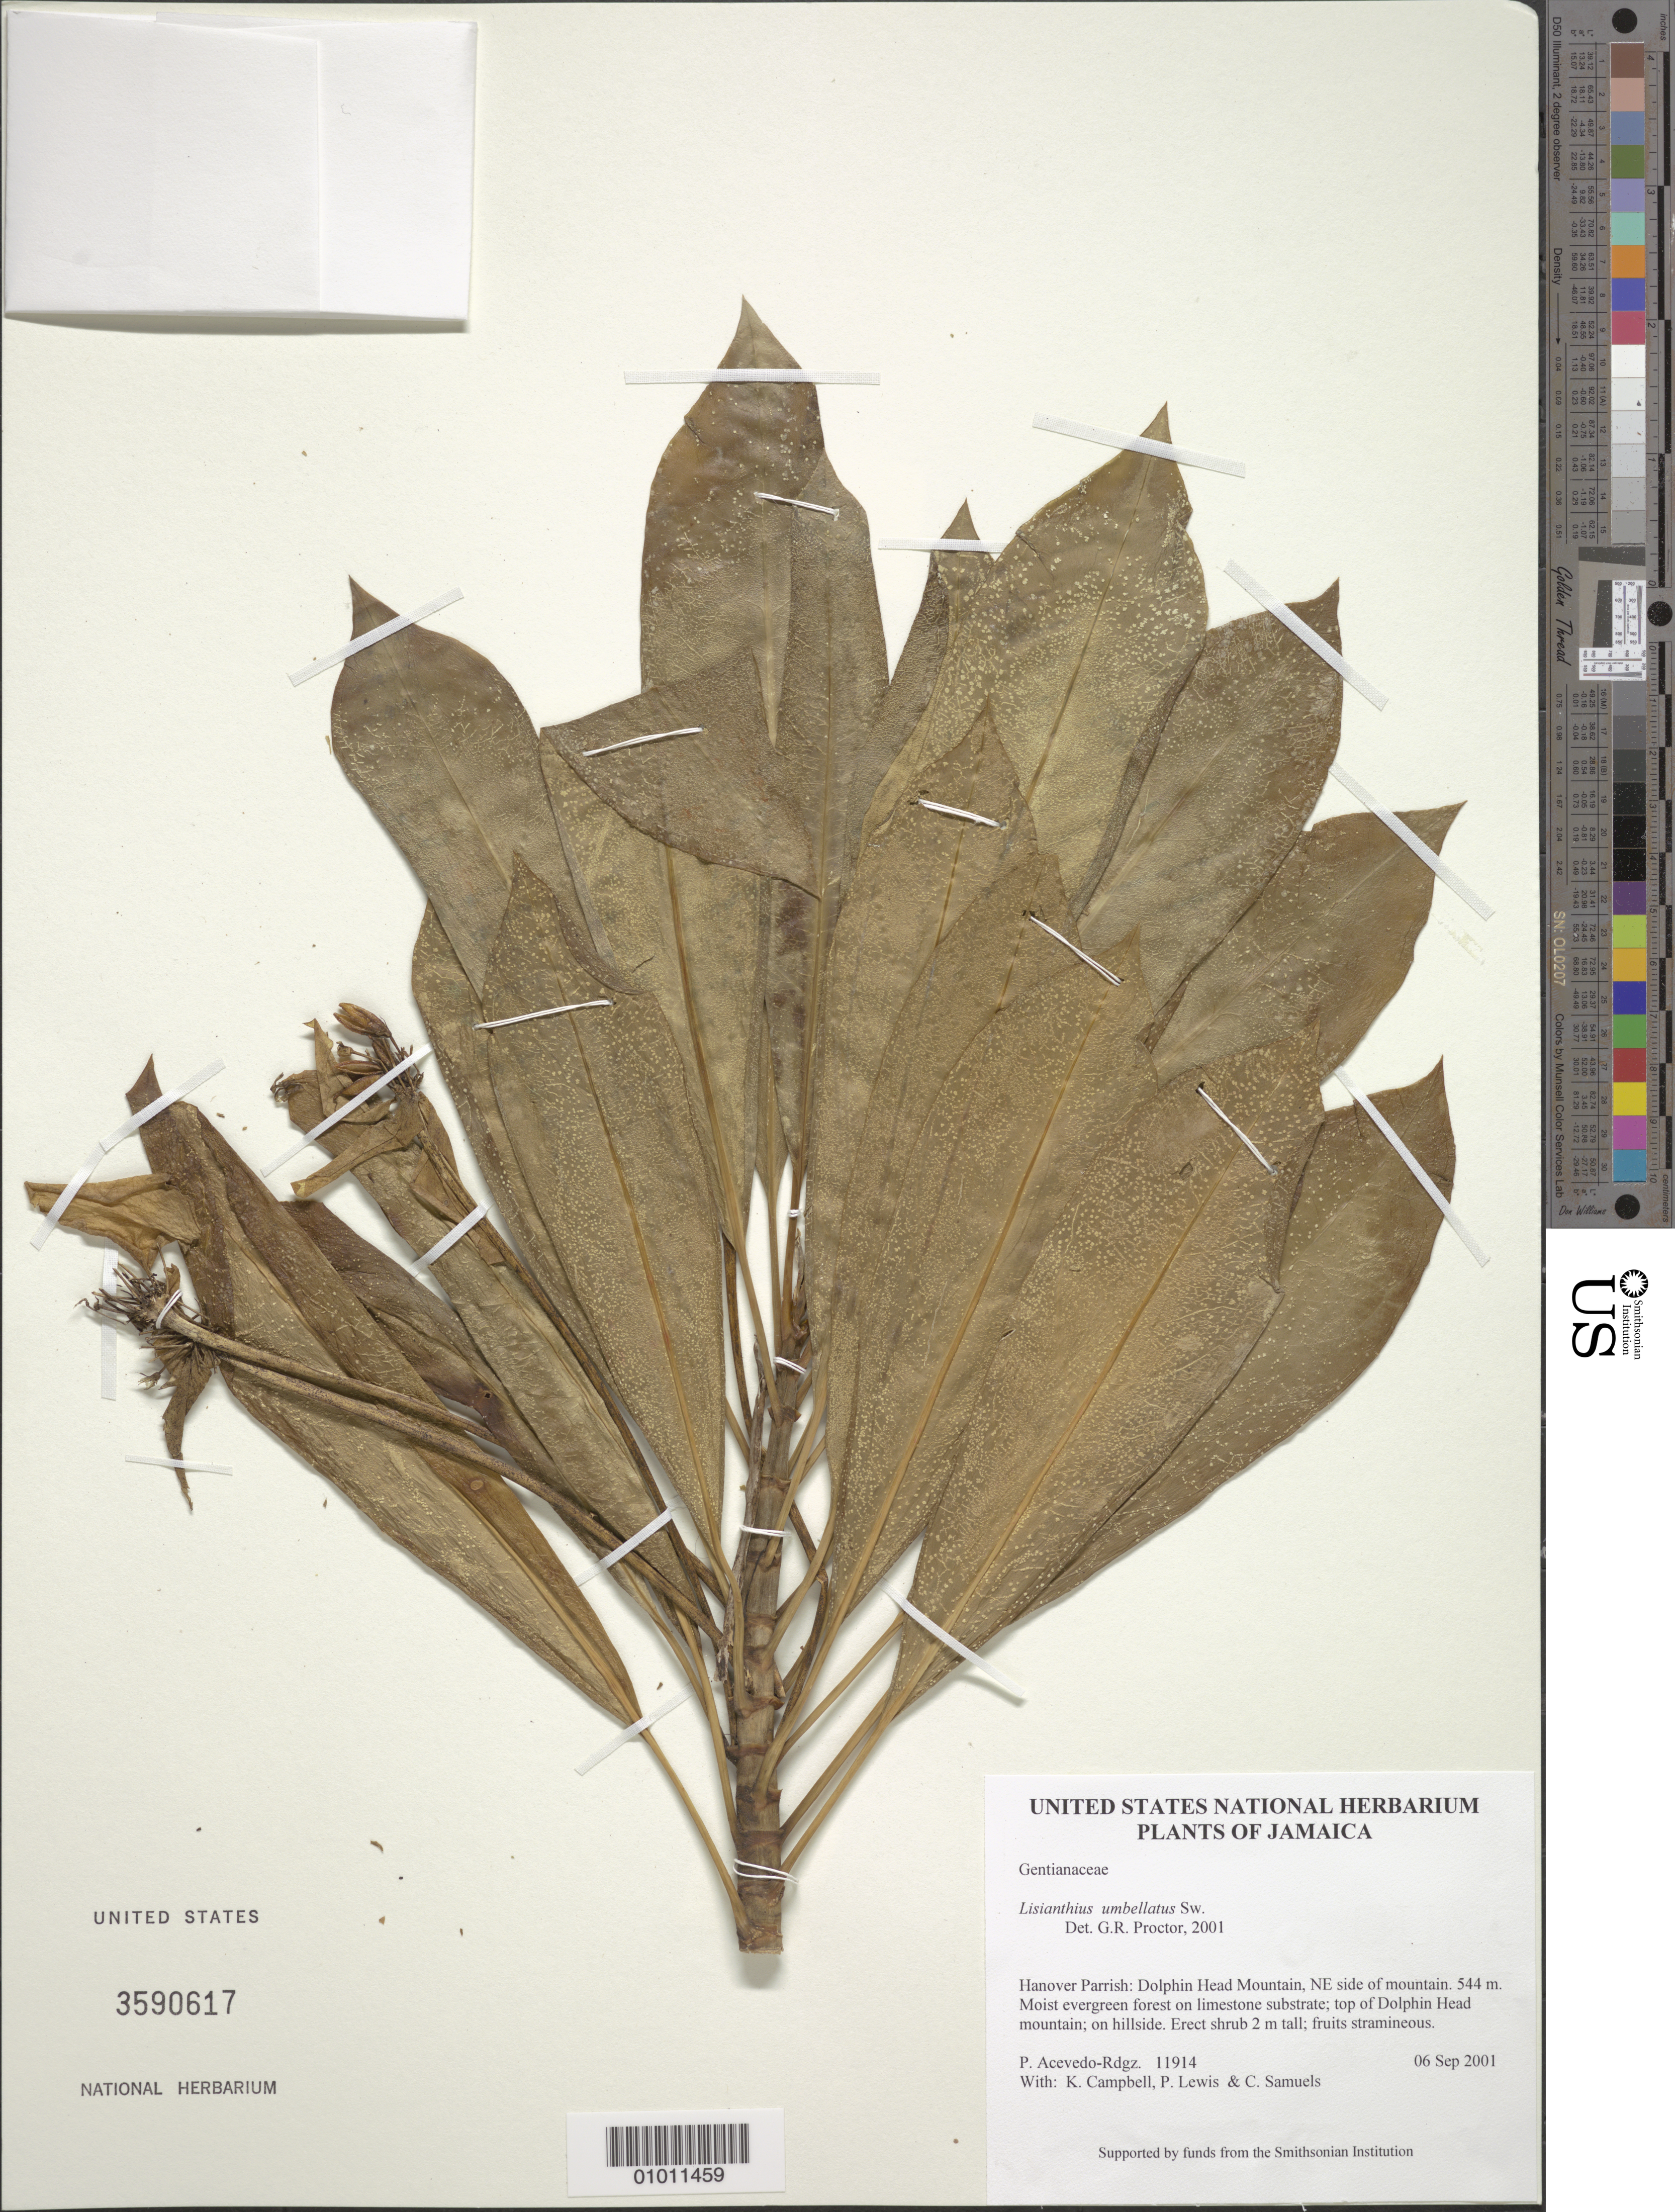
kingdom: Plantae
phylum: Tracheophyta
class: Magnoliopsida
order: Gentianales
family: Gentianaceae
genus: Lisianthius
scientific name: Lisianthius umbellatus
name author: Sw.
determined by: Proctor, G. R.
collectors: P. Acevedo-Rodr., K. Campbell, P. Lewis & C. Samuels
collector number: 11914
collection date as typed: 06 Sep 2001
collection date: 2001-09-06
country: Jamaica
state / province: Hanover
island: Jamaica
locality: Hanover Parrish: Dolphin Head Mountain, NE side of mountain.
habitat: Moist evergreen forest on limestone substrate; top of Dolphin Head mountain; on hillside.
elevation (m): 544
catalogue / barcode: US 3590617